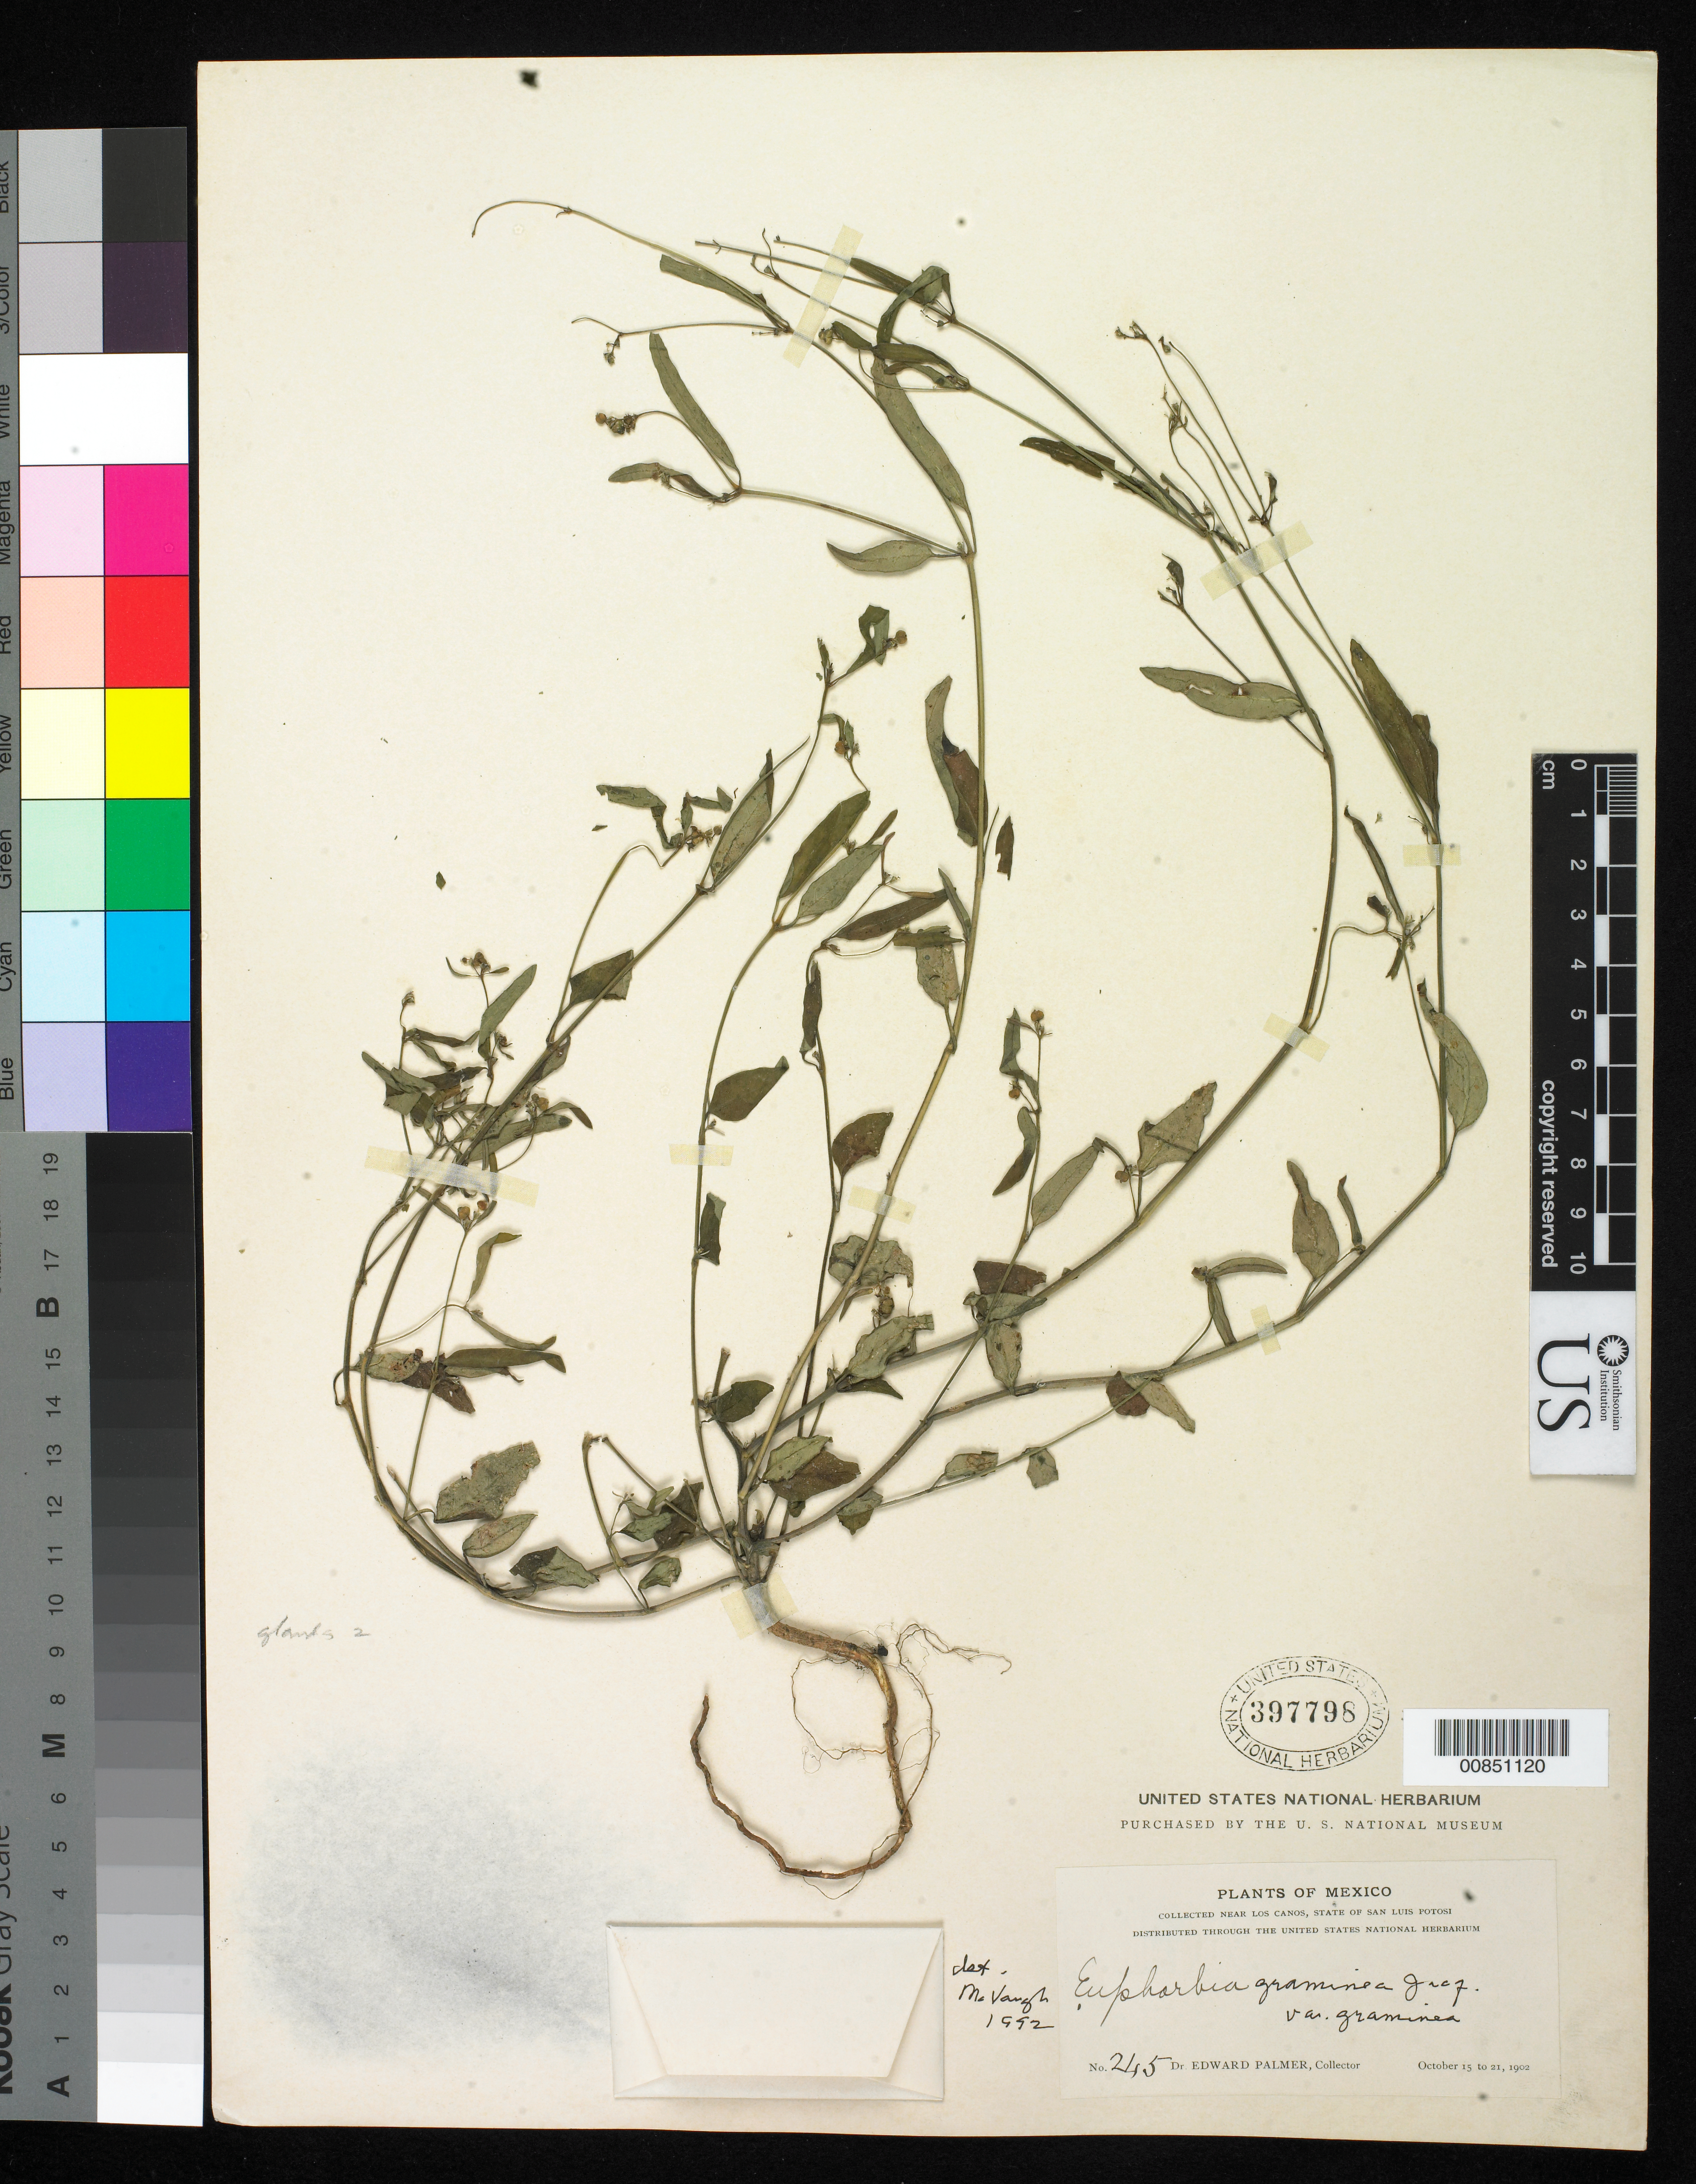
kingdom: Plantae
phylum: Tracheophyta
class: Magnoliopsida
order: Malpighiales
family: Euphorbiaceae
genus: Euphorbia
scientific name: Euphorbia graminea var. graminea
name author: Jacq.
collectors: E. Palmer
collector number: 245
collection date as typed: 15 Oct 1902 to 21 Oct 1902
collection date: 1902-10-15/1902-10-21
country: Mexico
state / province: San Luis Potosí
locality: Near Los Canos, San Luis Potosí.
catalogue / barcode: US 397798